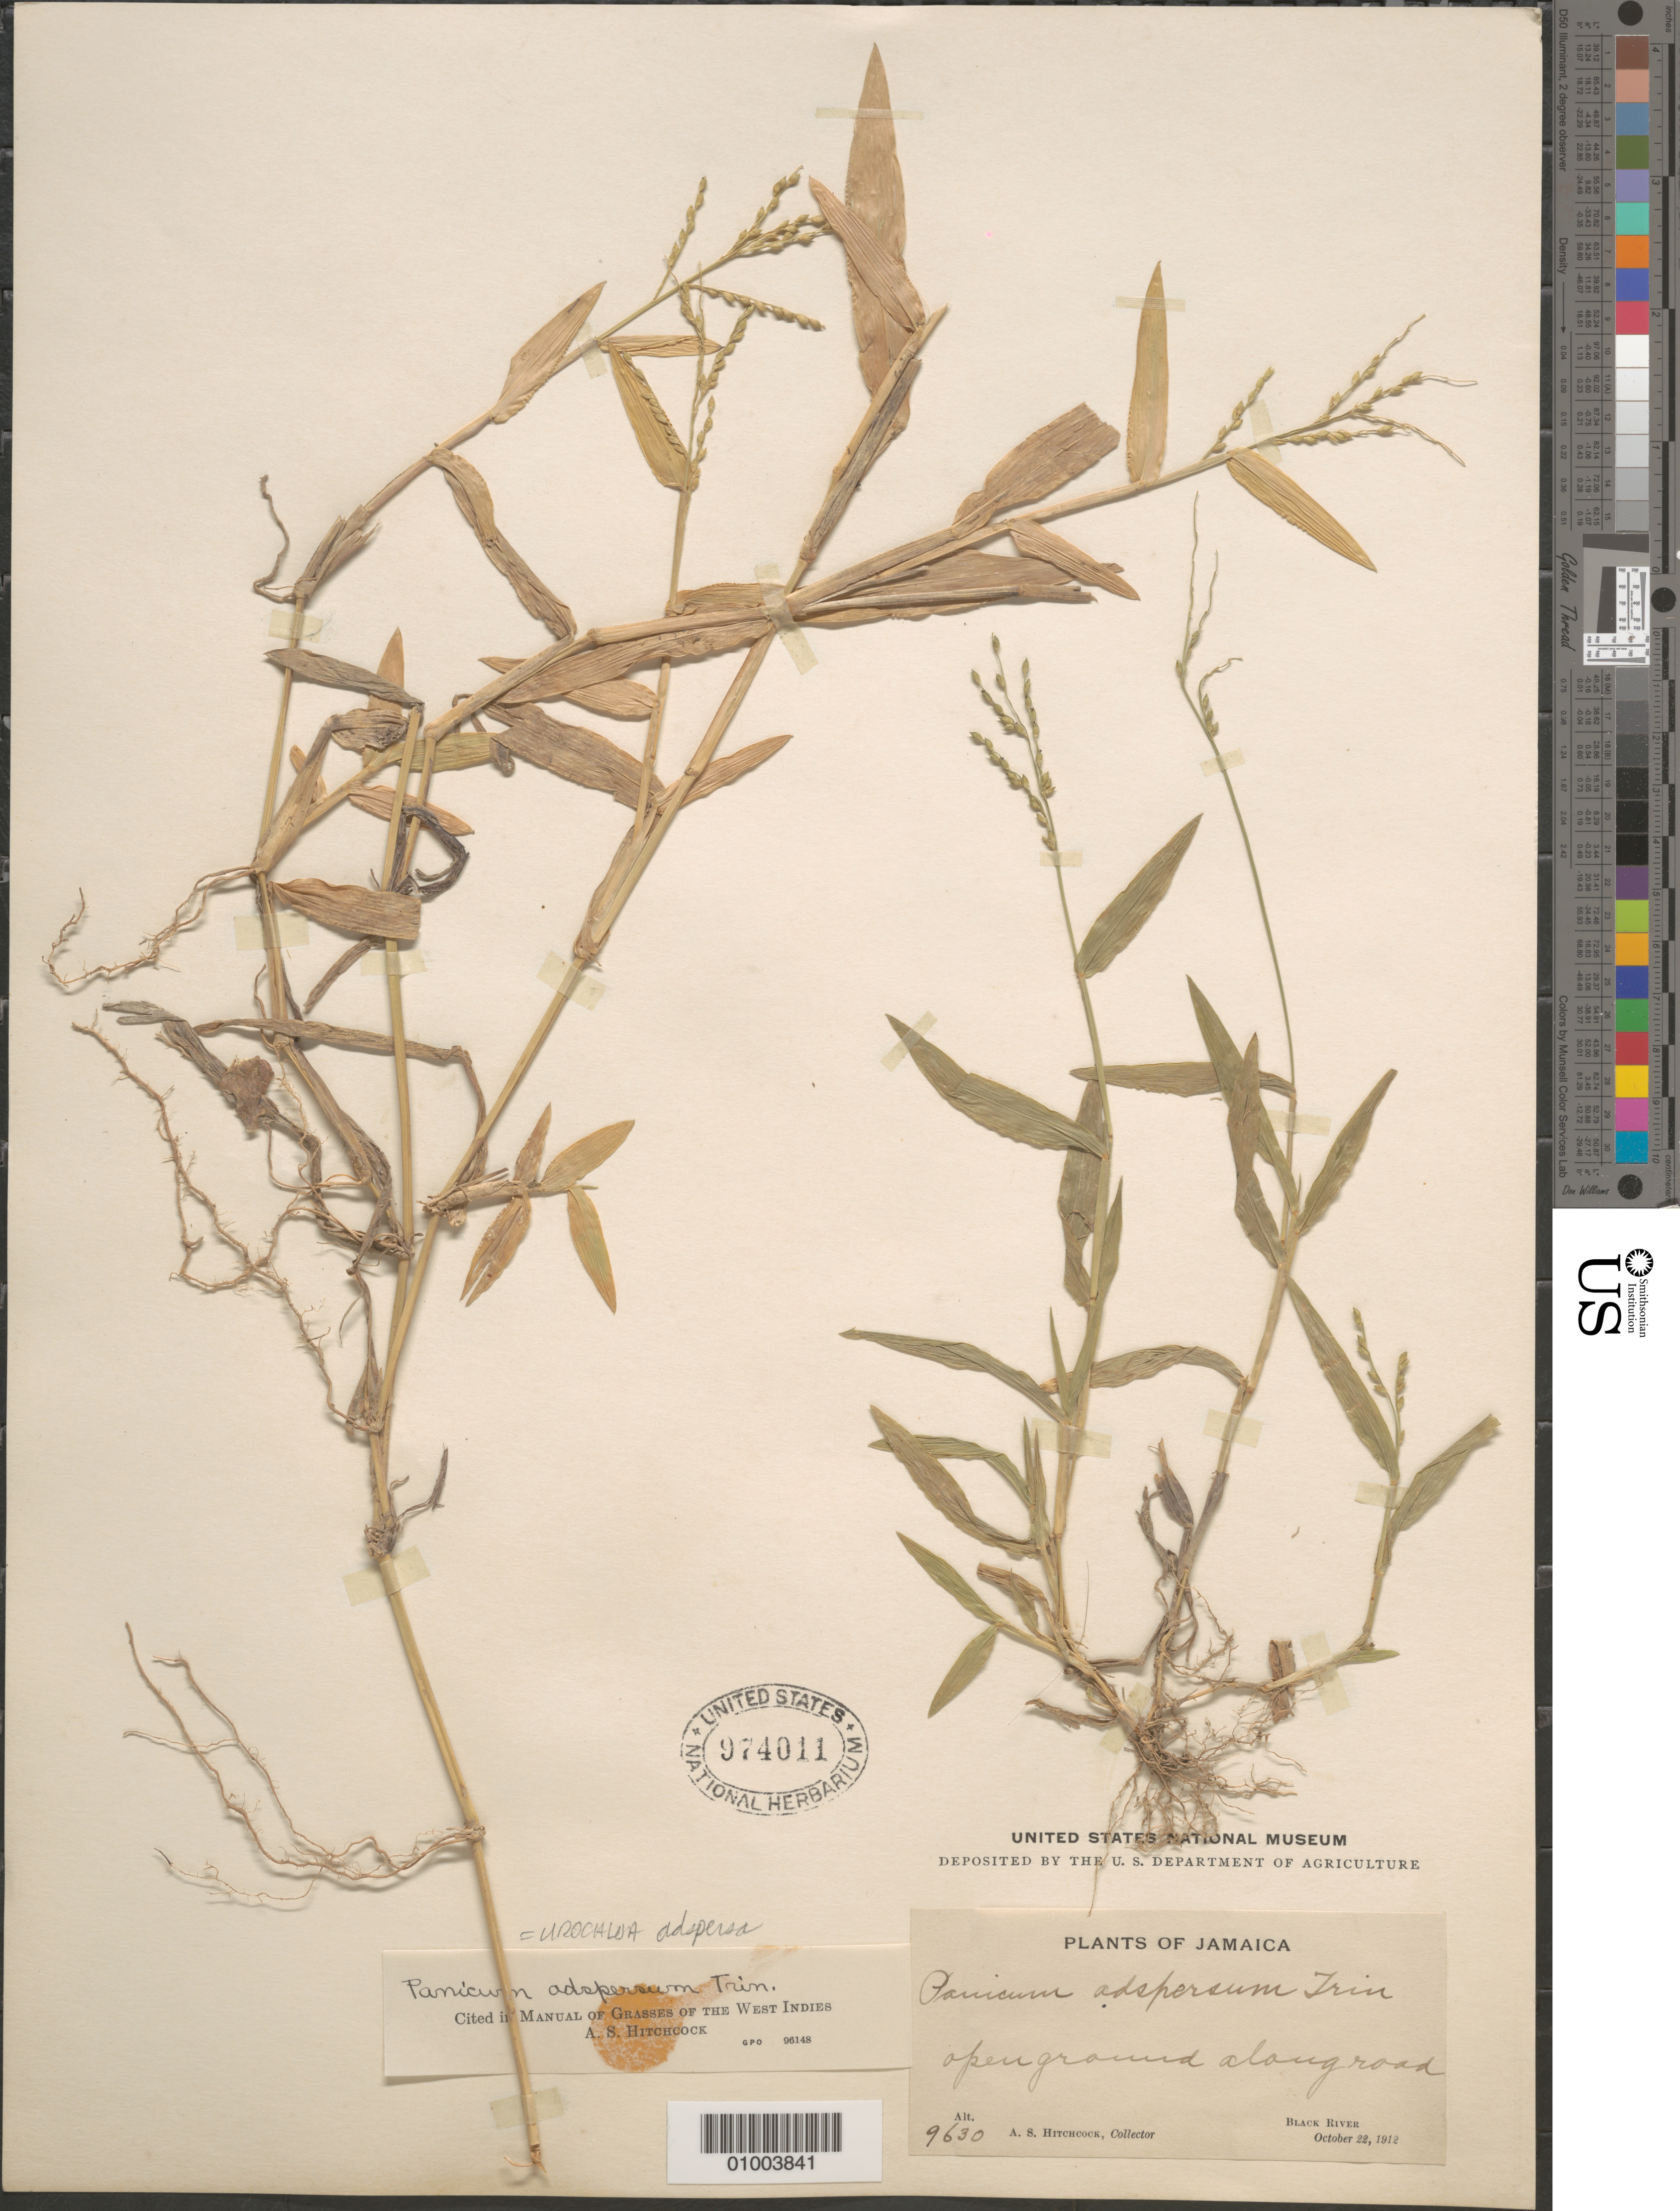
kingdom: Plantae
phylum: Tracheophyta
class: Liliopsida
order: Poales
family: Poaceae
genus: Urochloa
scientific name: Urochloa adspersa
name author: (Trin.) R.D. Webster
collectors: A. S. Hitchcock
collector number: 9630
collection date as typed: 22 Oct 1912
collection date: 1912-10-22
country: Jamaica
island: Jamaica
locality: Open ground along road.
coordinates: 0 N, 0 E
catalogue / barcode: US 974011